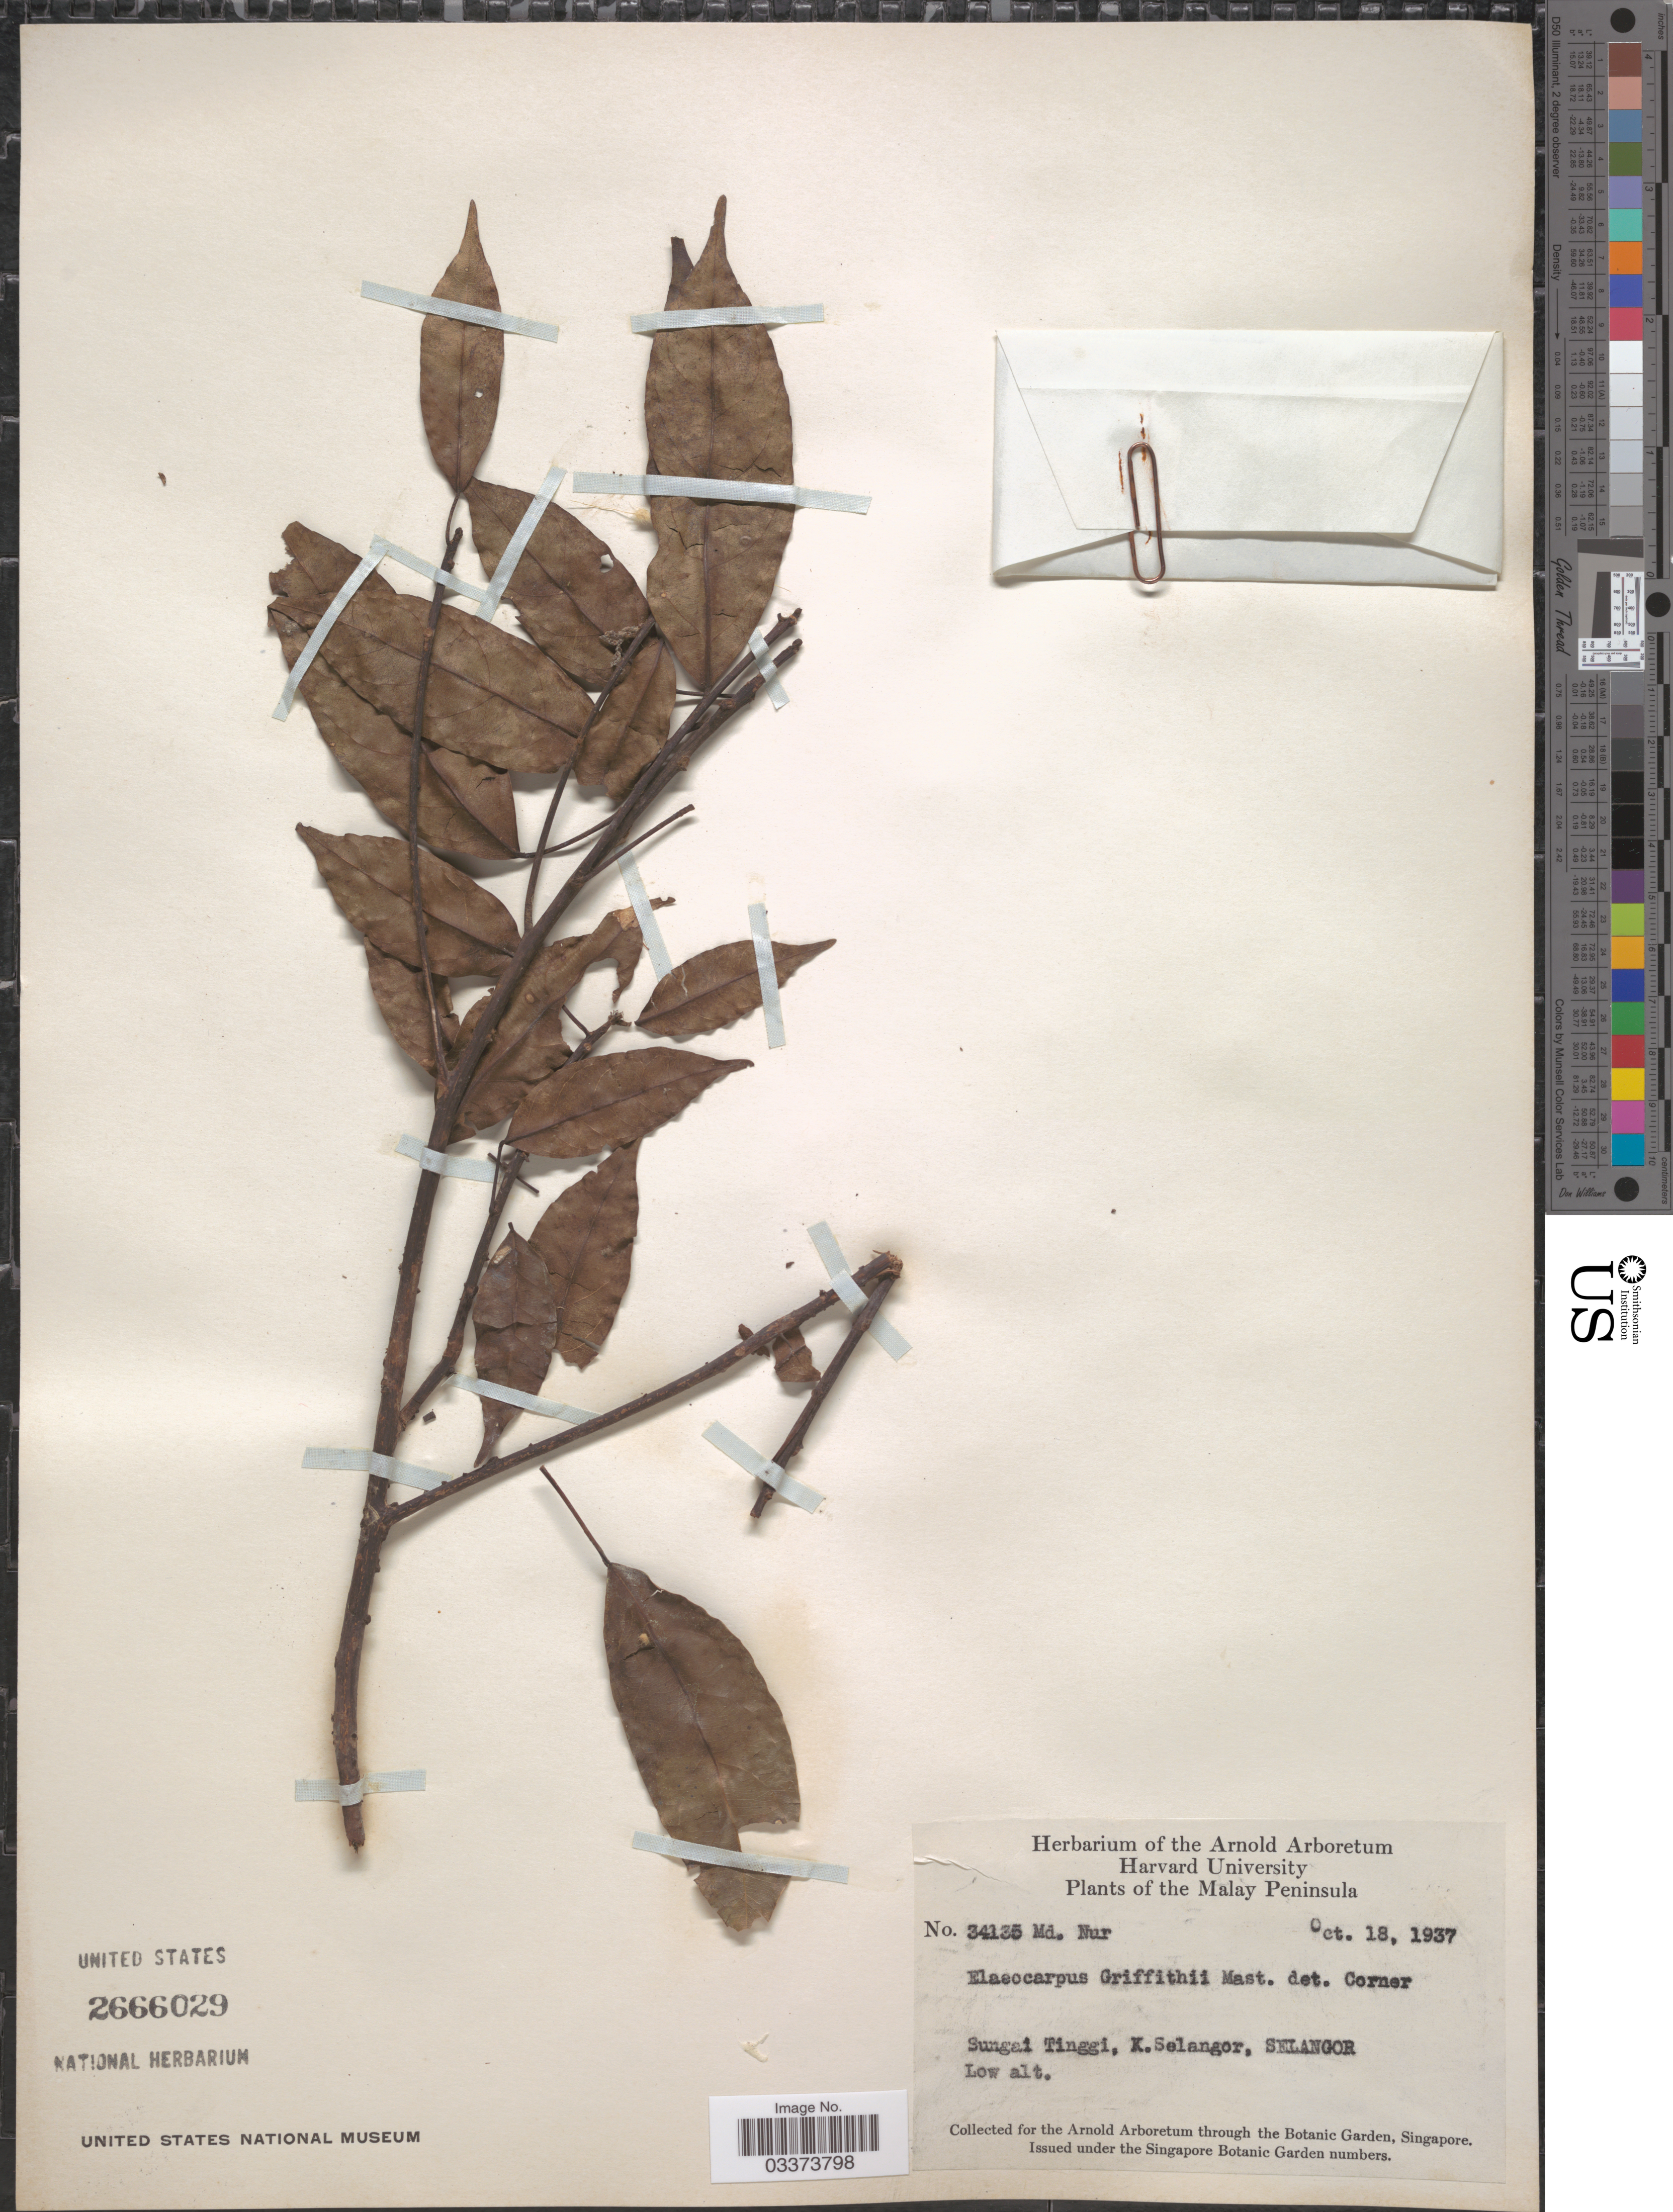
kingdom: Plantae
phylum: Tracheophyta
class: Magnoliopsida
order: Oxalidales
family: Elaeocarpaceae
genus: Elaeocarpus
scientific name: Elaeocarpus griffithii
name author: (Wight) A. Gray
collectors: M. Nur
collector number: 34135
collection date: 1937-10-18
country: Malaysia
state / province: Selangor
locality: Malay Peninsula, Sungai Tinggi, K. Selangor.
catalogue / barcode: US 2666029